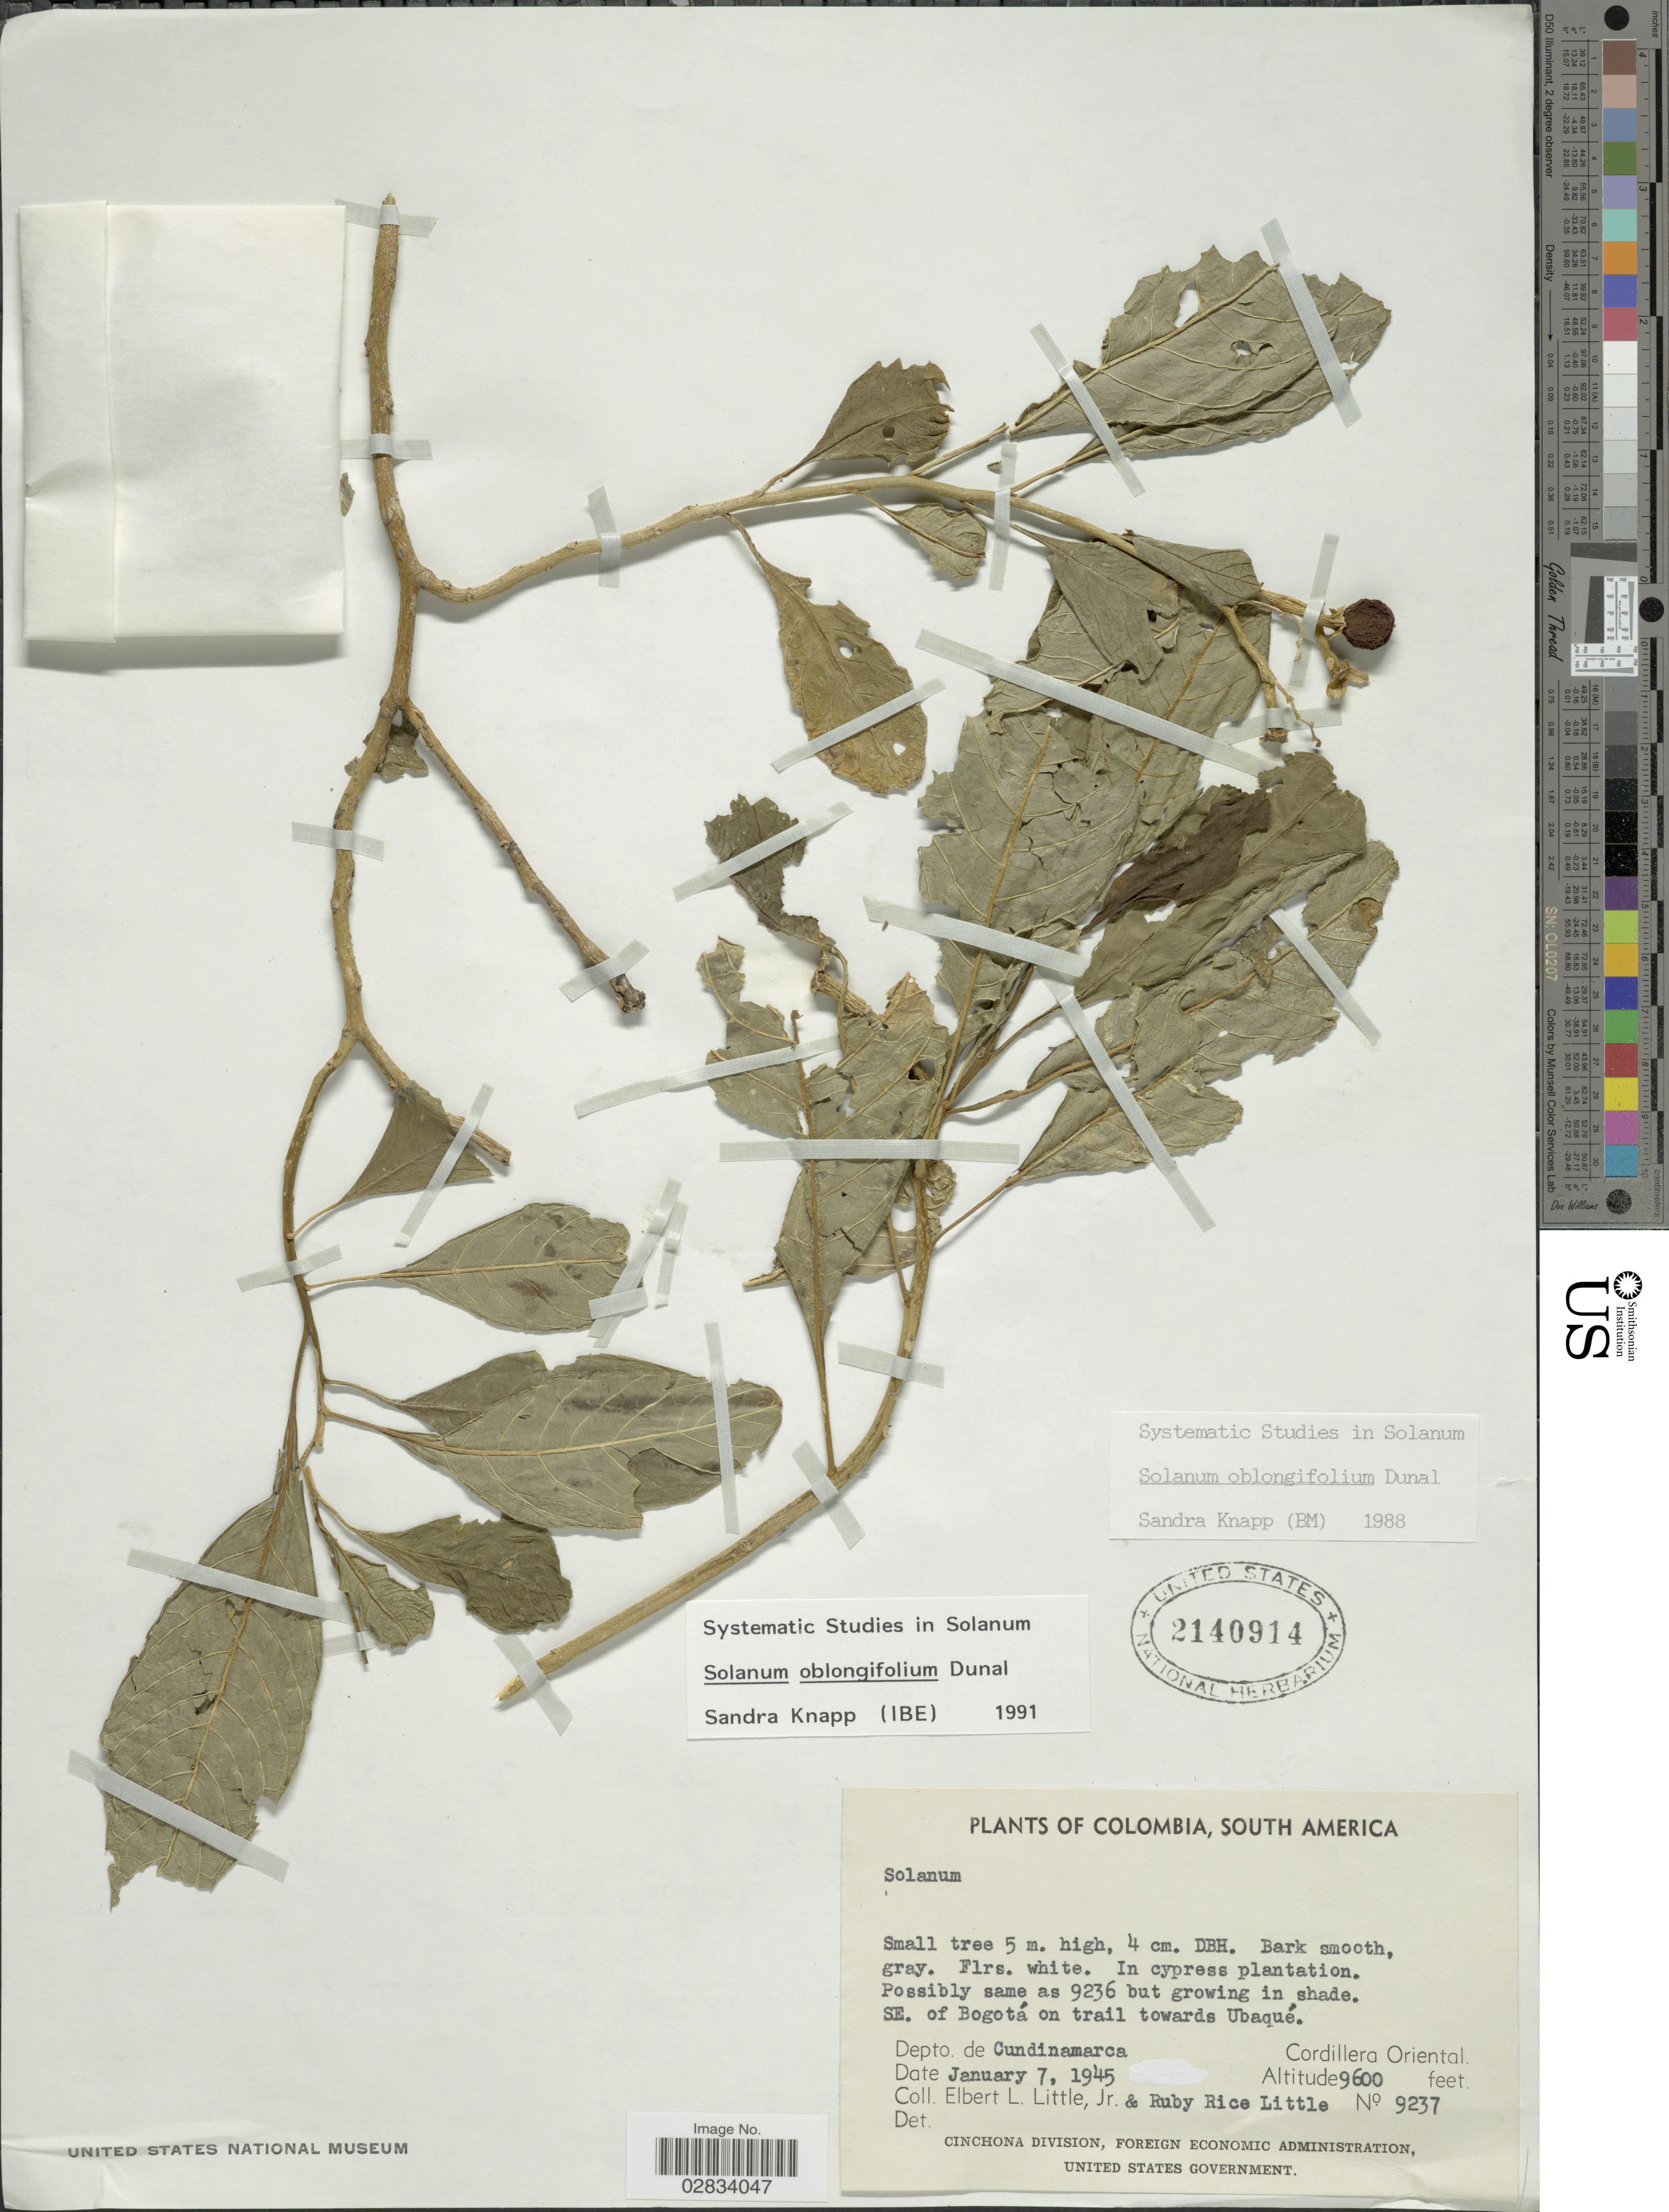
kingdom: Plantae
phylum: Tracheophyta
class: Magnoliopsida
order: Solanales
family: Solanaceae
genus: Solanum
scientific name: Solanum oblongifolium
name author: Duval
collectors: E. L. Little & R. R. Little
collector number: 9237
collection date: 1945-01-07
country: Colombia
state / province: Cundinamarca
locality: SE. of Bogotá on trail towards Ubaqué, Depto. de Cundinamarca, Cordillera Oriental.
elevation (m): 2926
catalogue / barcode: US 2140914